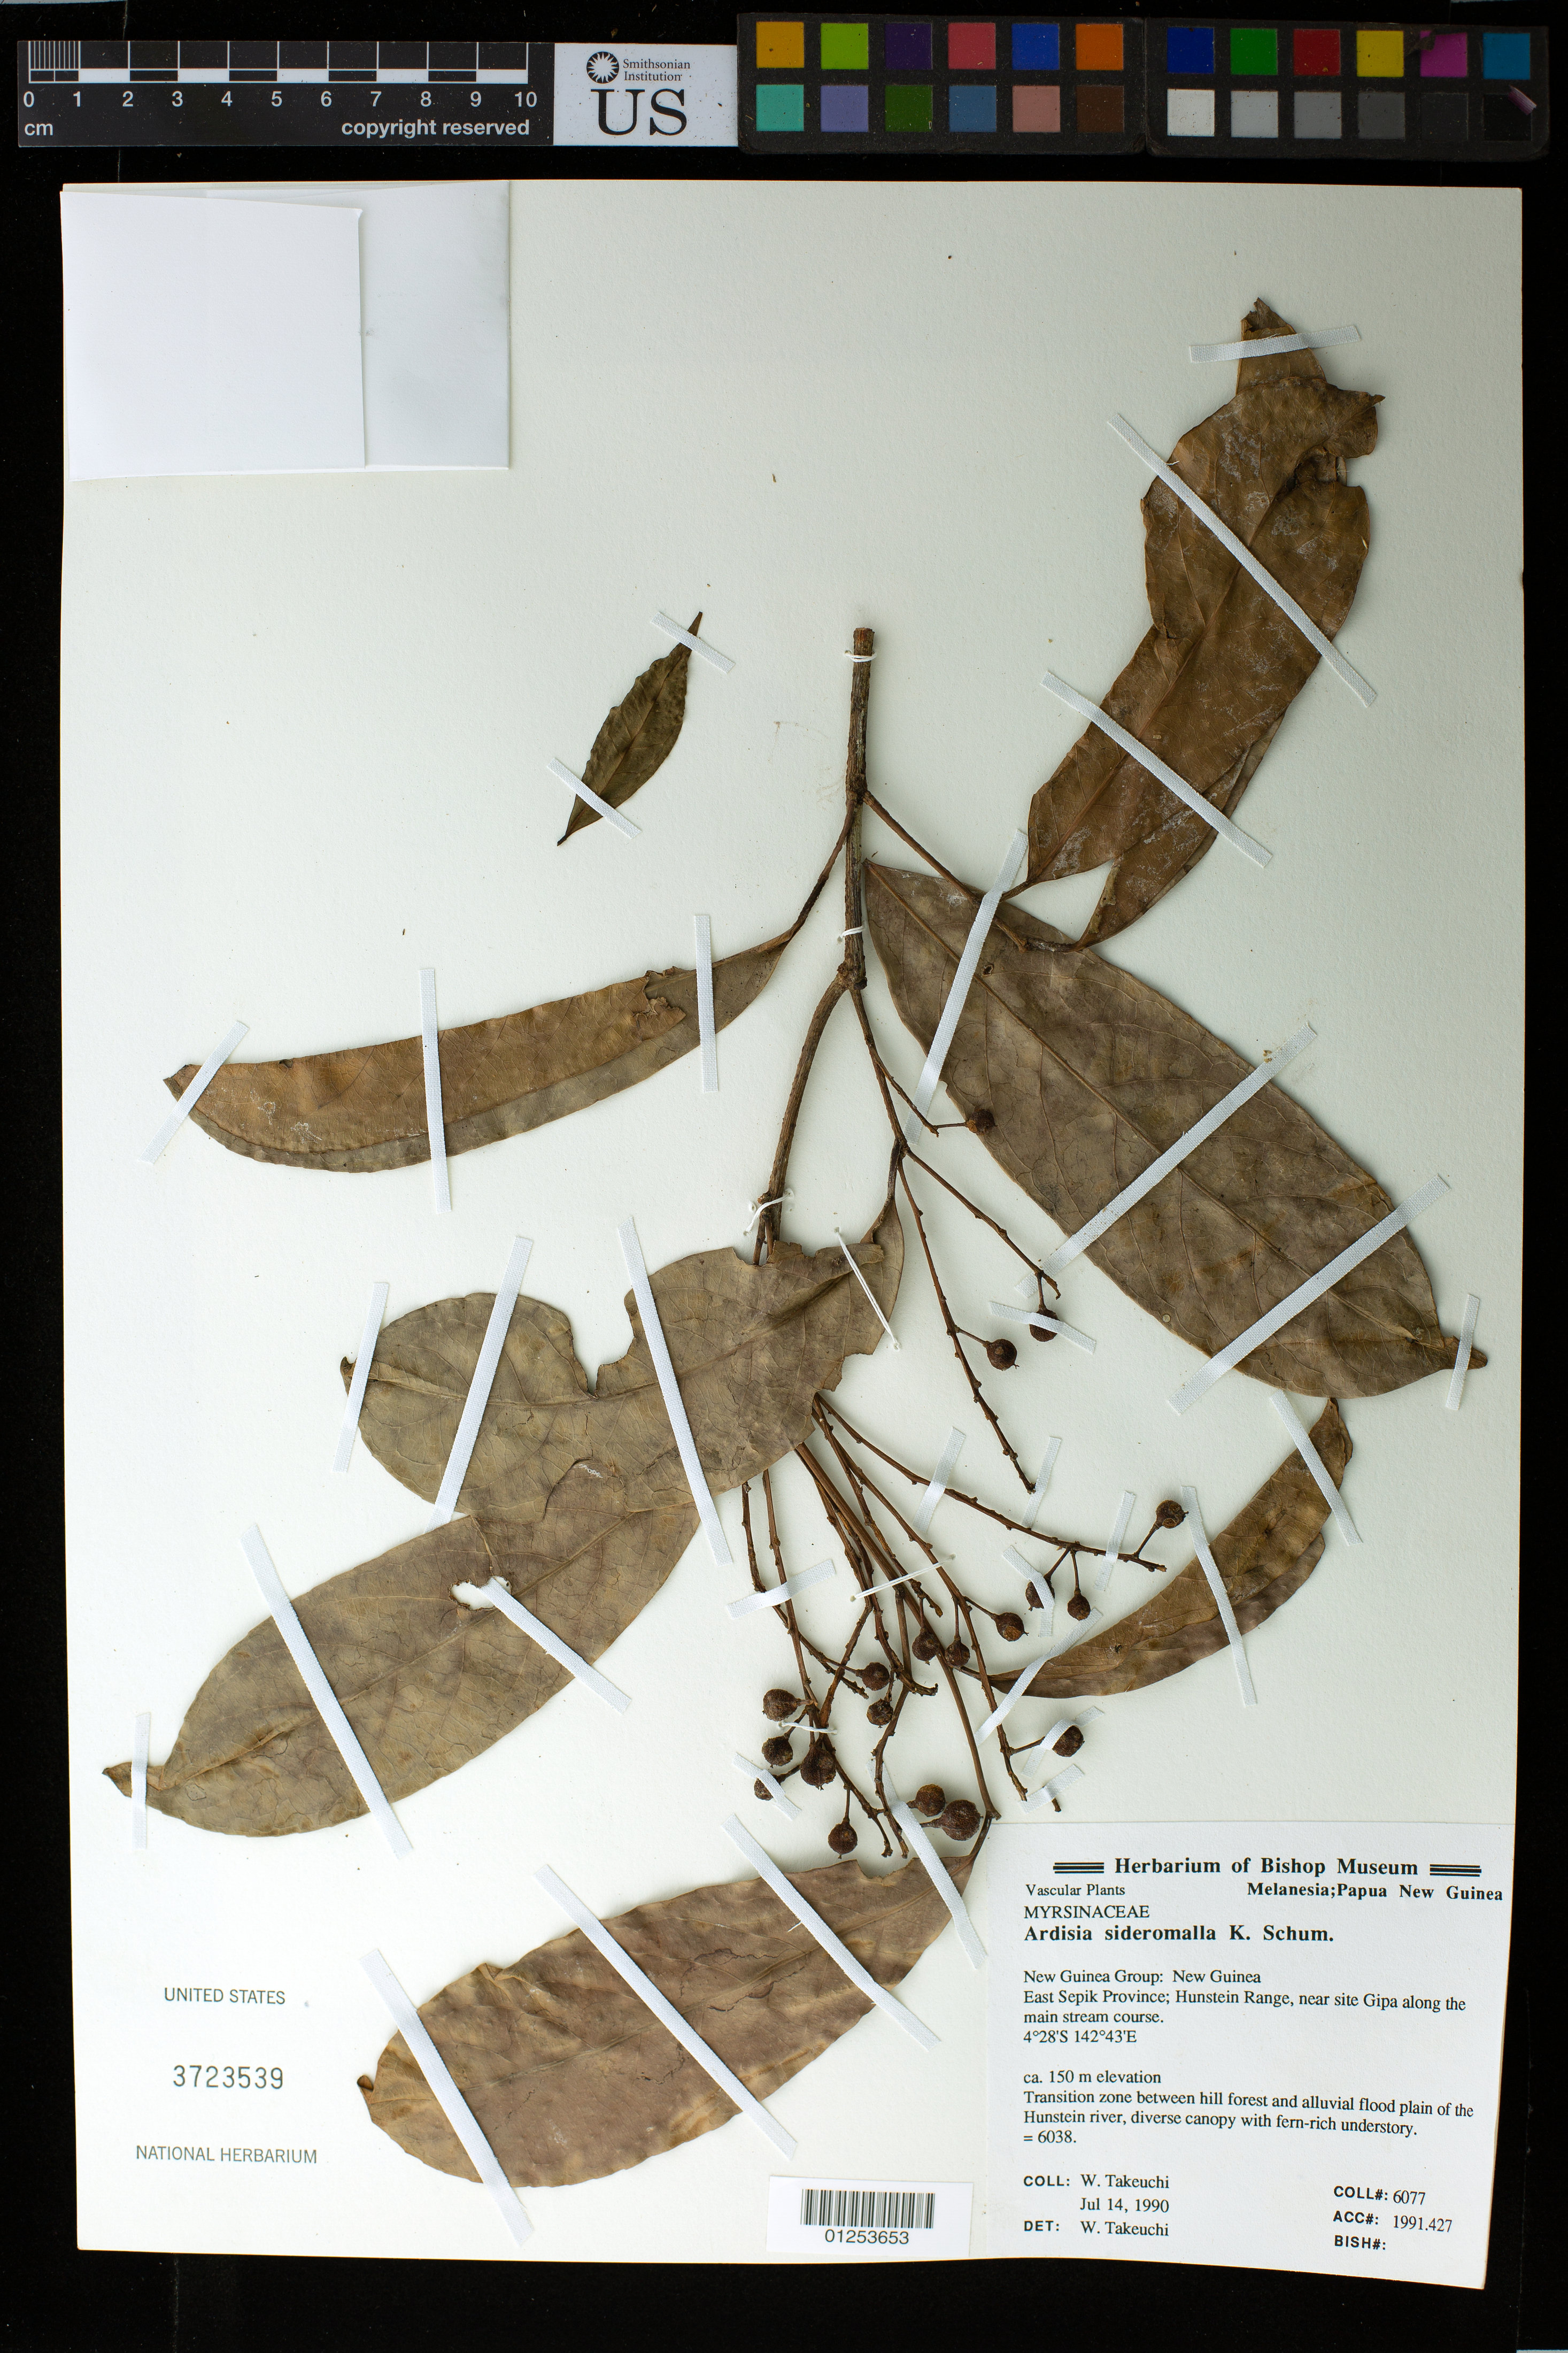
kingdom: Plantae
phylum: Tracheophyta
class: Magnoliopsida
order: Ericales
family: Primulaceae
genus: Ardisia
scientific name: Ardisia sideromalla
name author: K. Schum.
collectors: W. N. Takeuchi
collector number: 6077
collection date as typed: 14 Jul 1990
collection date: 1990-07-14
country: Papua New Guinea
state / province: East Sepik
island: New Guinea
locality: Hunstein range, near site 'Gipa' along the main streamcourse.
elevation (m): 150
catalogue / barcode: US 3723539